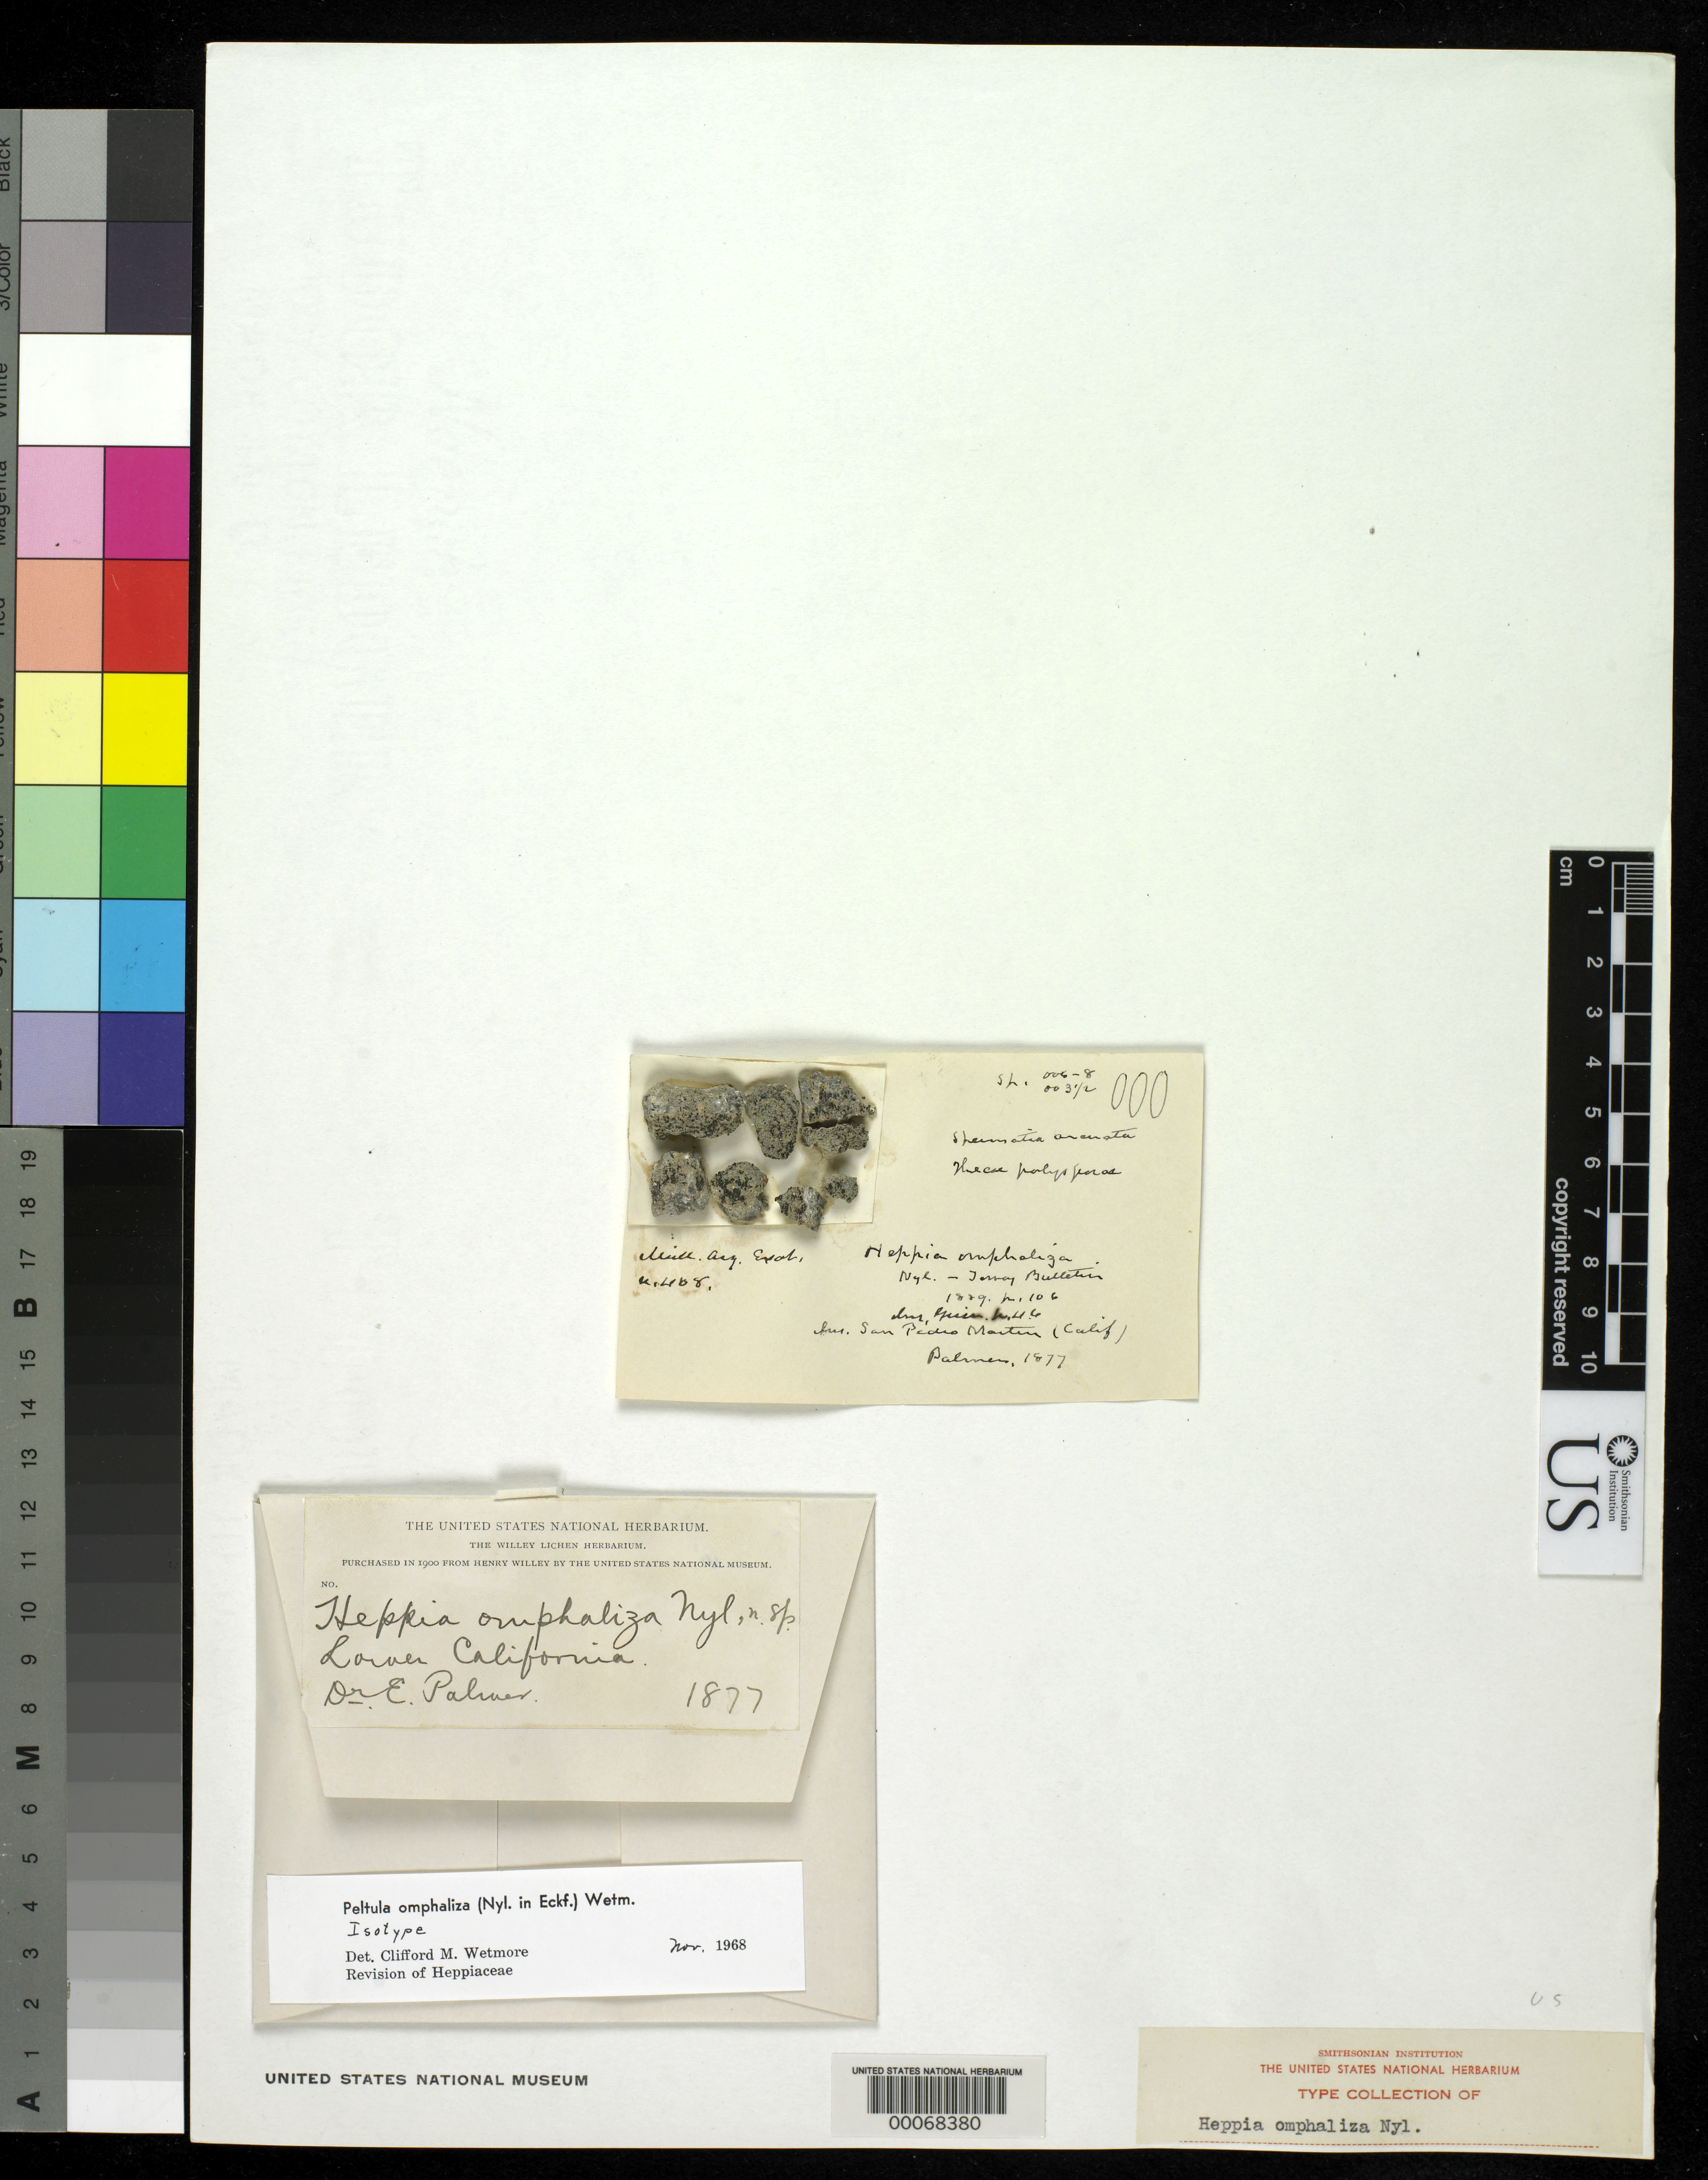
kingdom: Fungi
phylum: Ascomycota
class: Lichinomycetes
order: Lichinales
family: Lichinaceae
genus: Heppia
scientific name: Heppia omphaliza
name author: Nyl. in Eckfeldt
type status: Isotype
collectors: E. Palmer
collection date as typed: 1877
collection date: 1877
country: Mexico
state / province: Sonora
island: San Pedro Martin I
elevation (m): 366